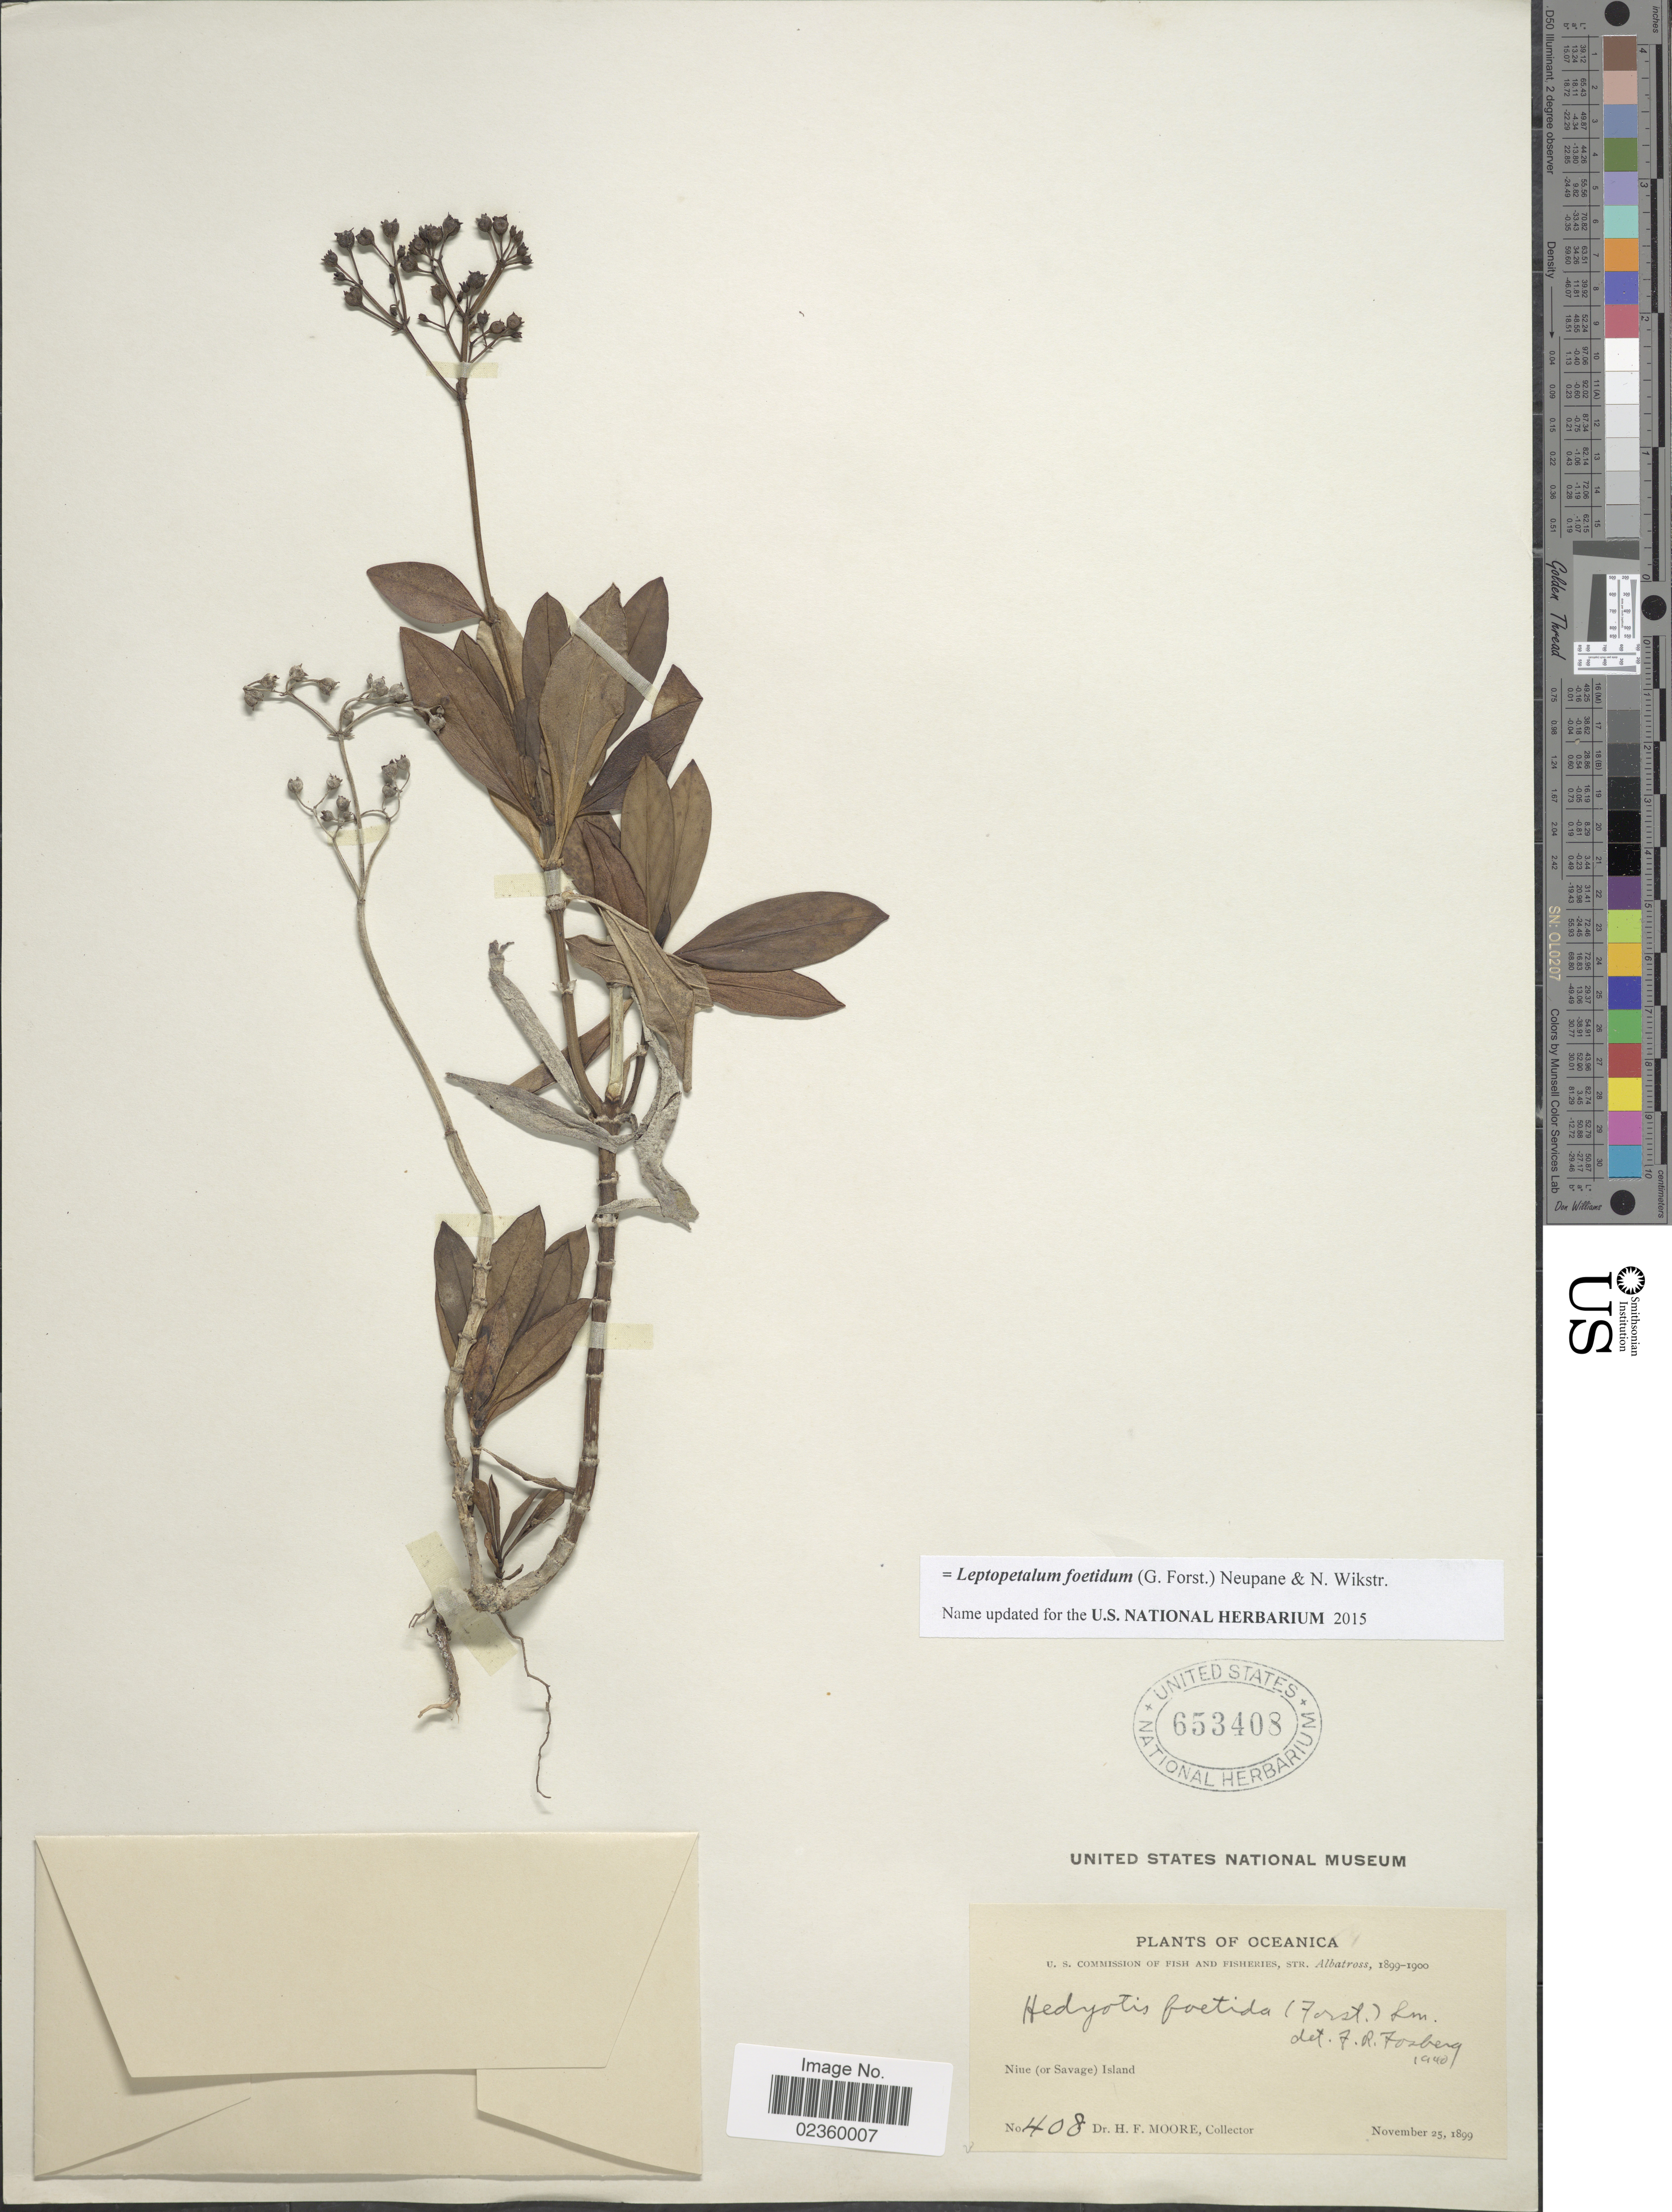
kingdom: Plantae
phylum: Tracheophyta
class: Magnoliopsida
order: Gentianales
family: Rubiaceae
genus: Leptopetalum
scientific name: Leptopetalum foetidum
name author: (G. Forst.) Neupane & N. Wikstr.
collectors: H. F. Moore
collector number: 408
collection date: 1899-11-25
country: Niue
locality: Oceanica. Niue (or Savage) Island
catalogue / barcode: US 653408